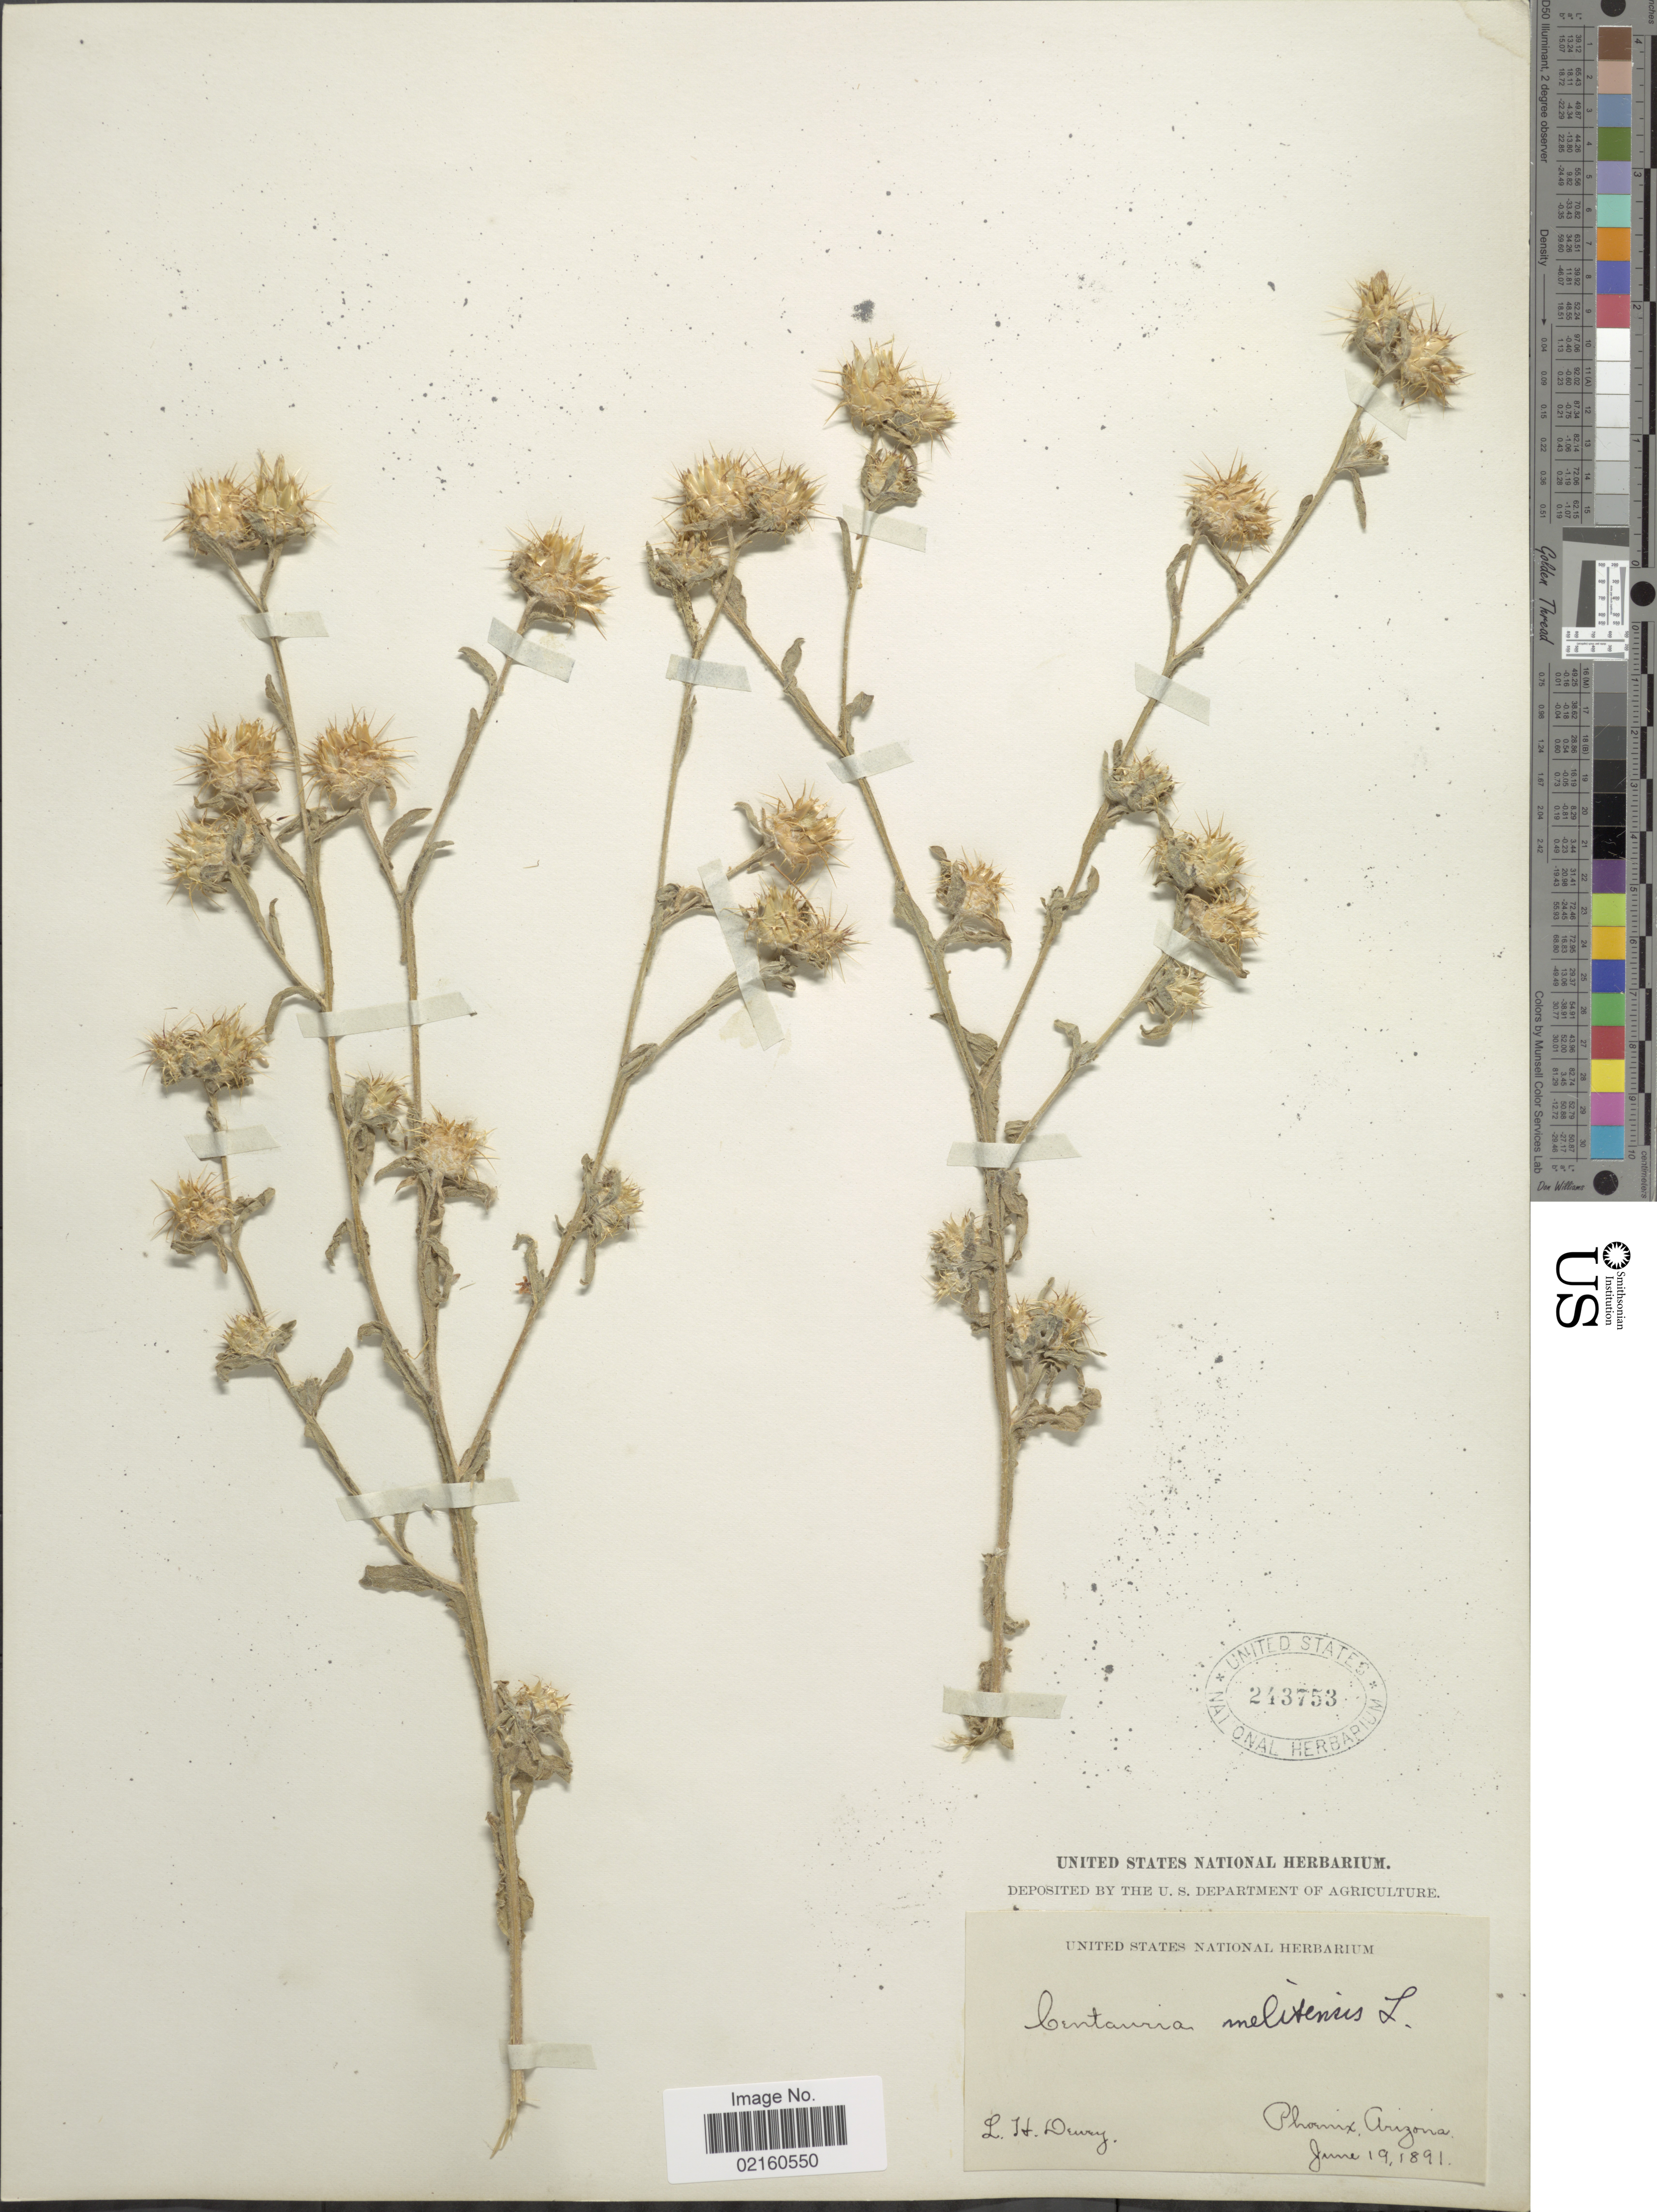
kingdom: Plantae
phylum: Tracheophyta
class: Magnoliopsida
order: Asterales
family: Asteraceae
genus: Centaurea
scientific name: Centaurea melitensis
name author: L.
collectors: L. H. Dewey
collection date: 1891-06-19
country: United States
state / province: Arizona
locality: Phoenix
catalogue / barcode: US 243753